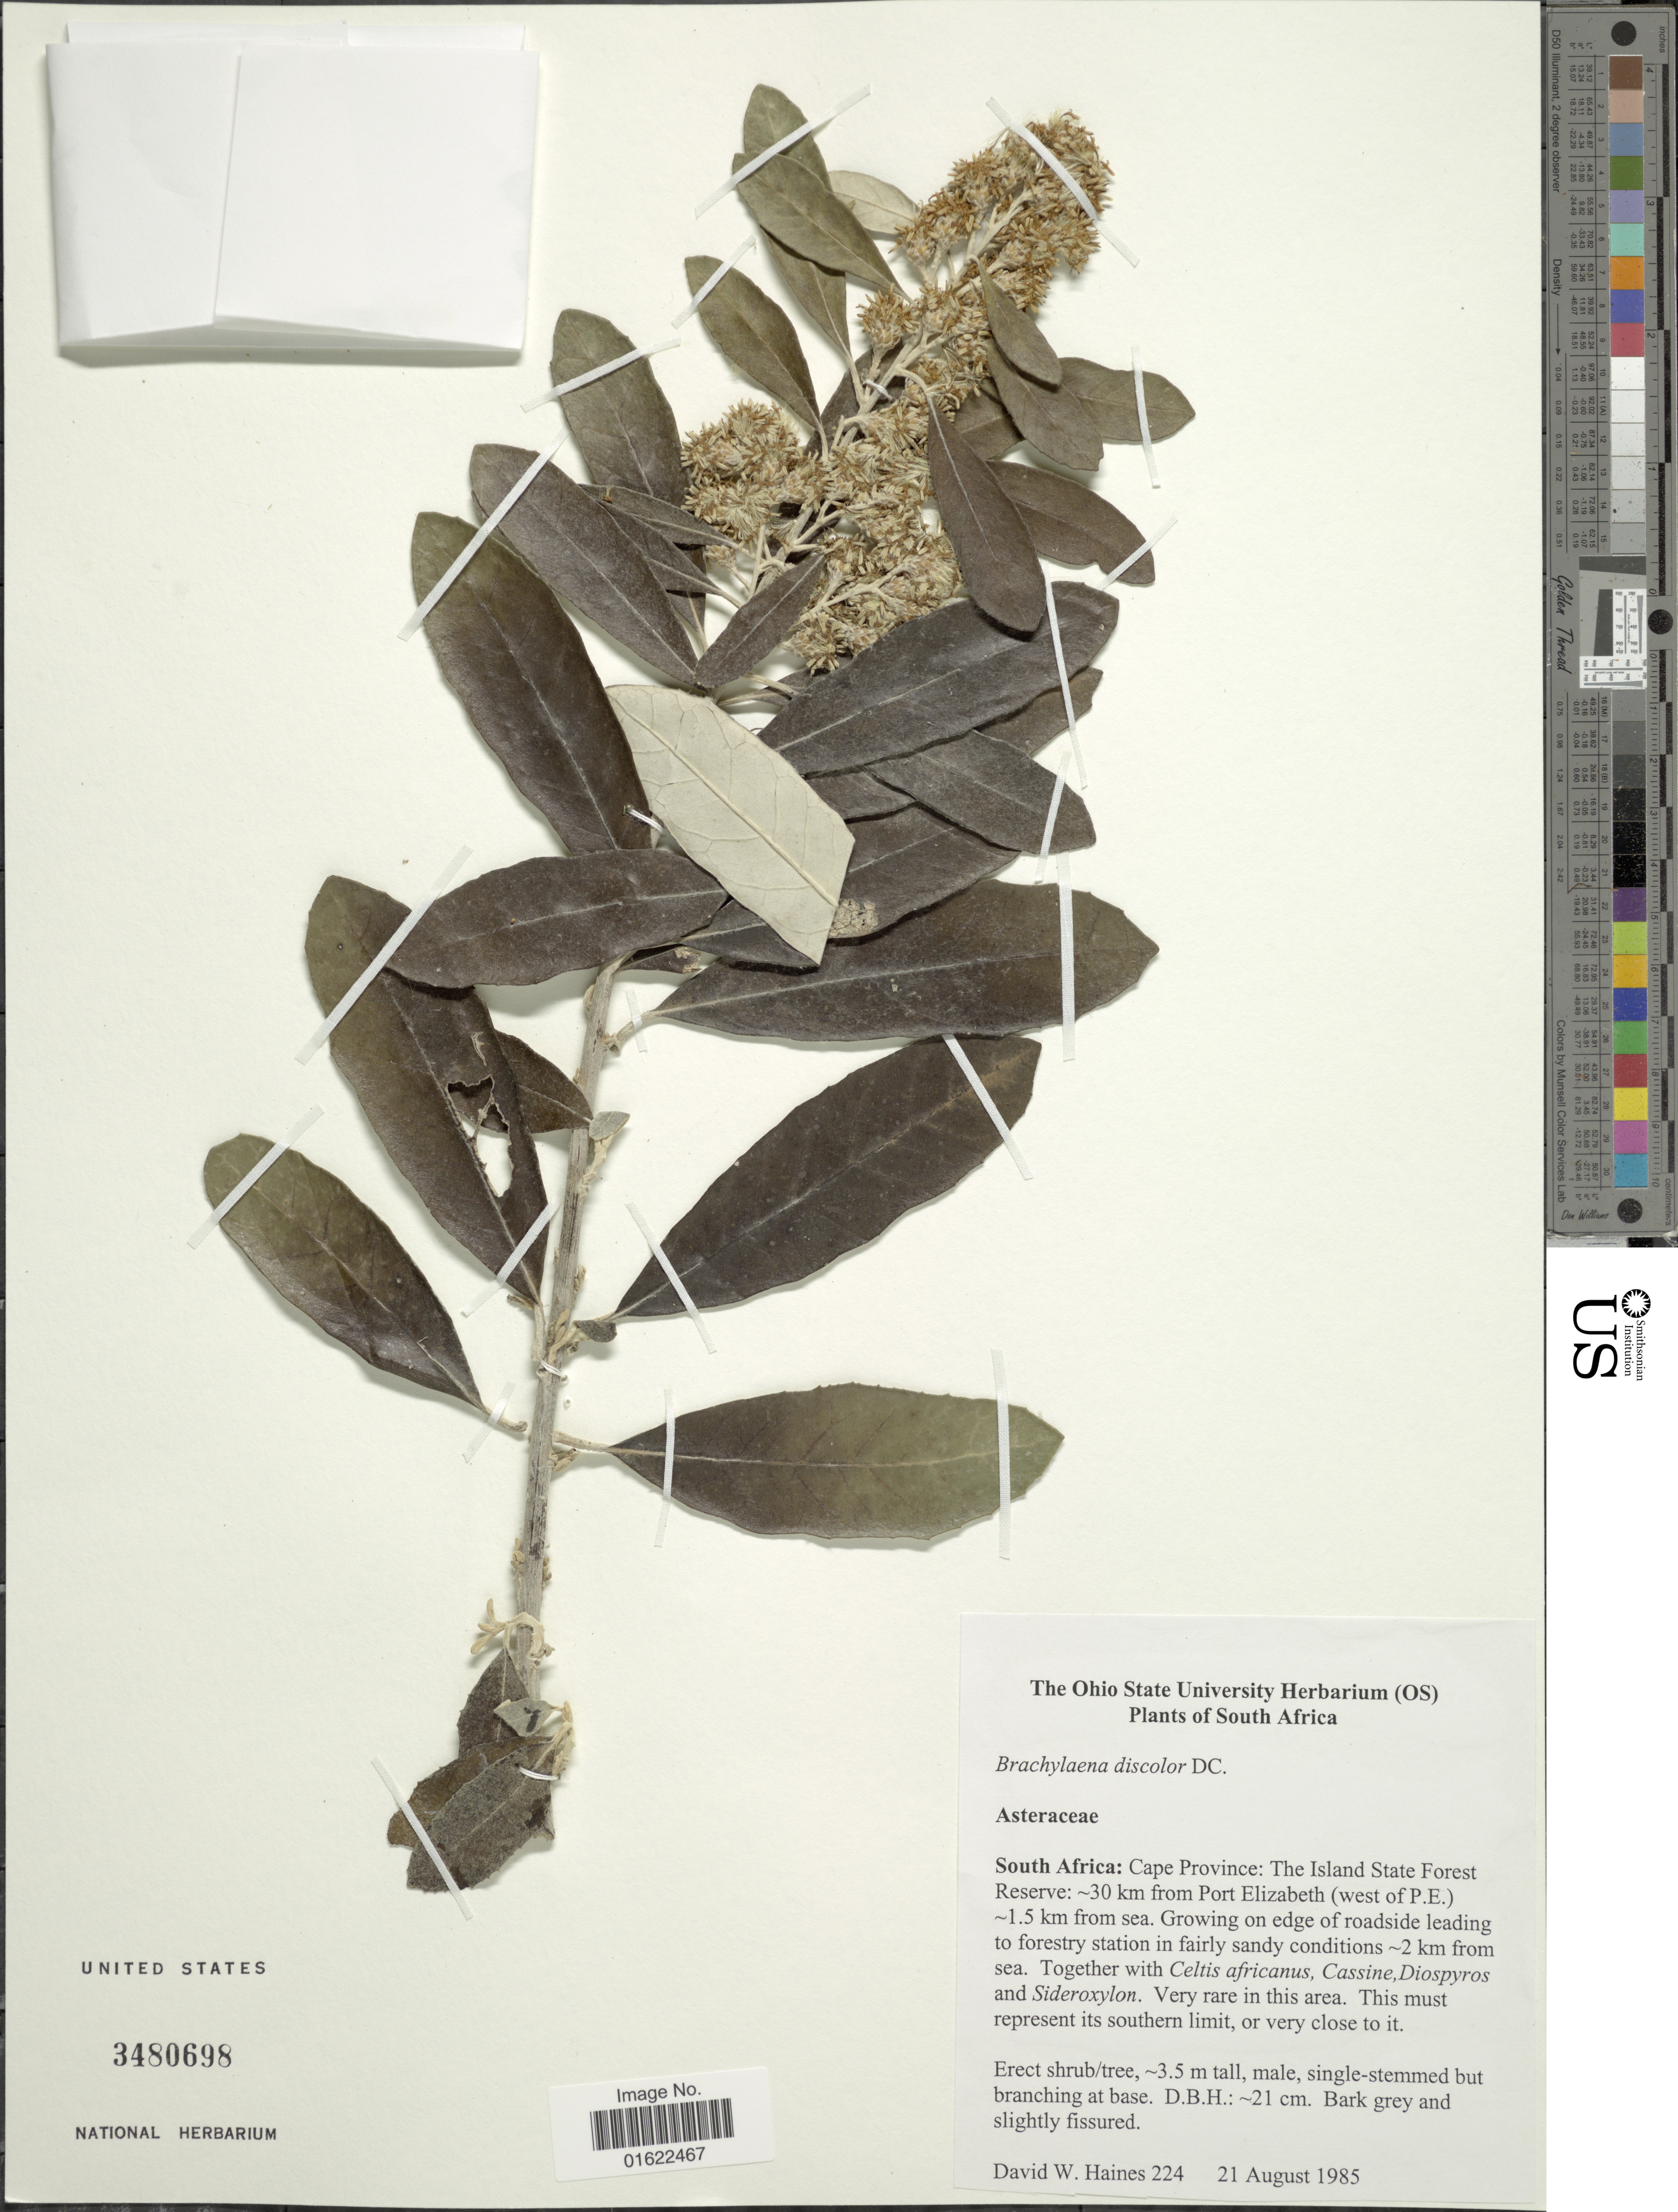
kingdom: Plantae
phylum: Tracheophyta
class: Magnoliopsida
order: Asterales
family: Asteraceae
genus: Brachylaena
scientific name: Brachylaena discolor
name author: DC.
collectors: D. Haines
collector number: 224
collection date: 1985-08-21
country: South Africa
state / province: Eastern Cape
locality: The Island State Forest Reserve: 30 km from Port Elizabeth (west of P.E.) 1.5 km from sea, growing on edge of roadside leading to forestry station in fairly sandy conditions 2 km from sea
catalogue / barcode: US 3480698